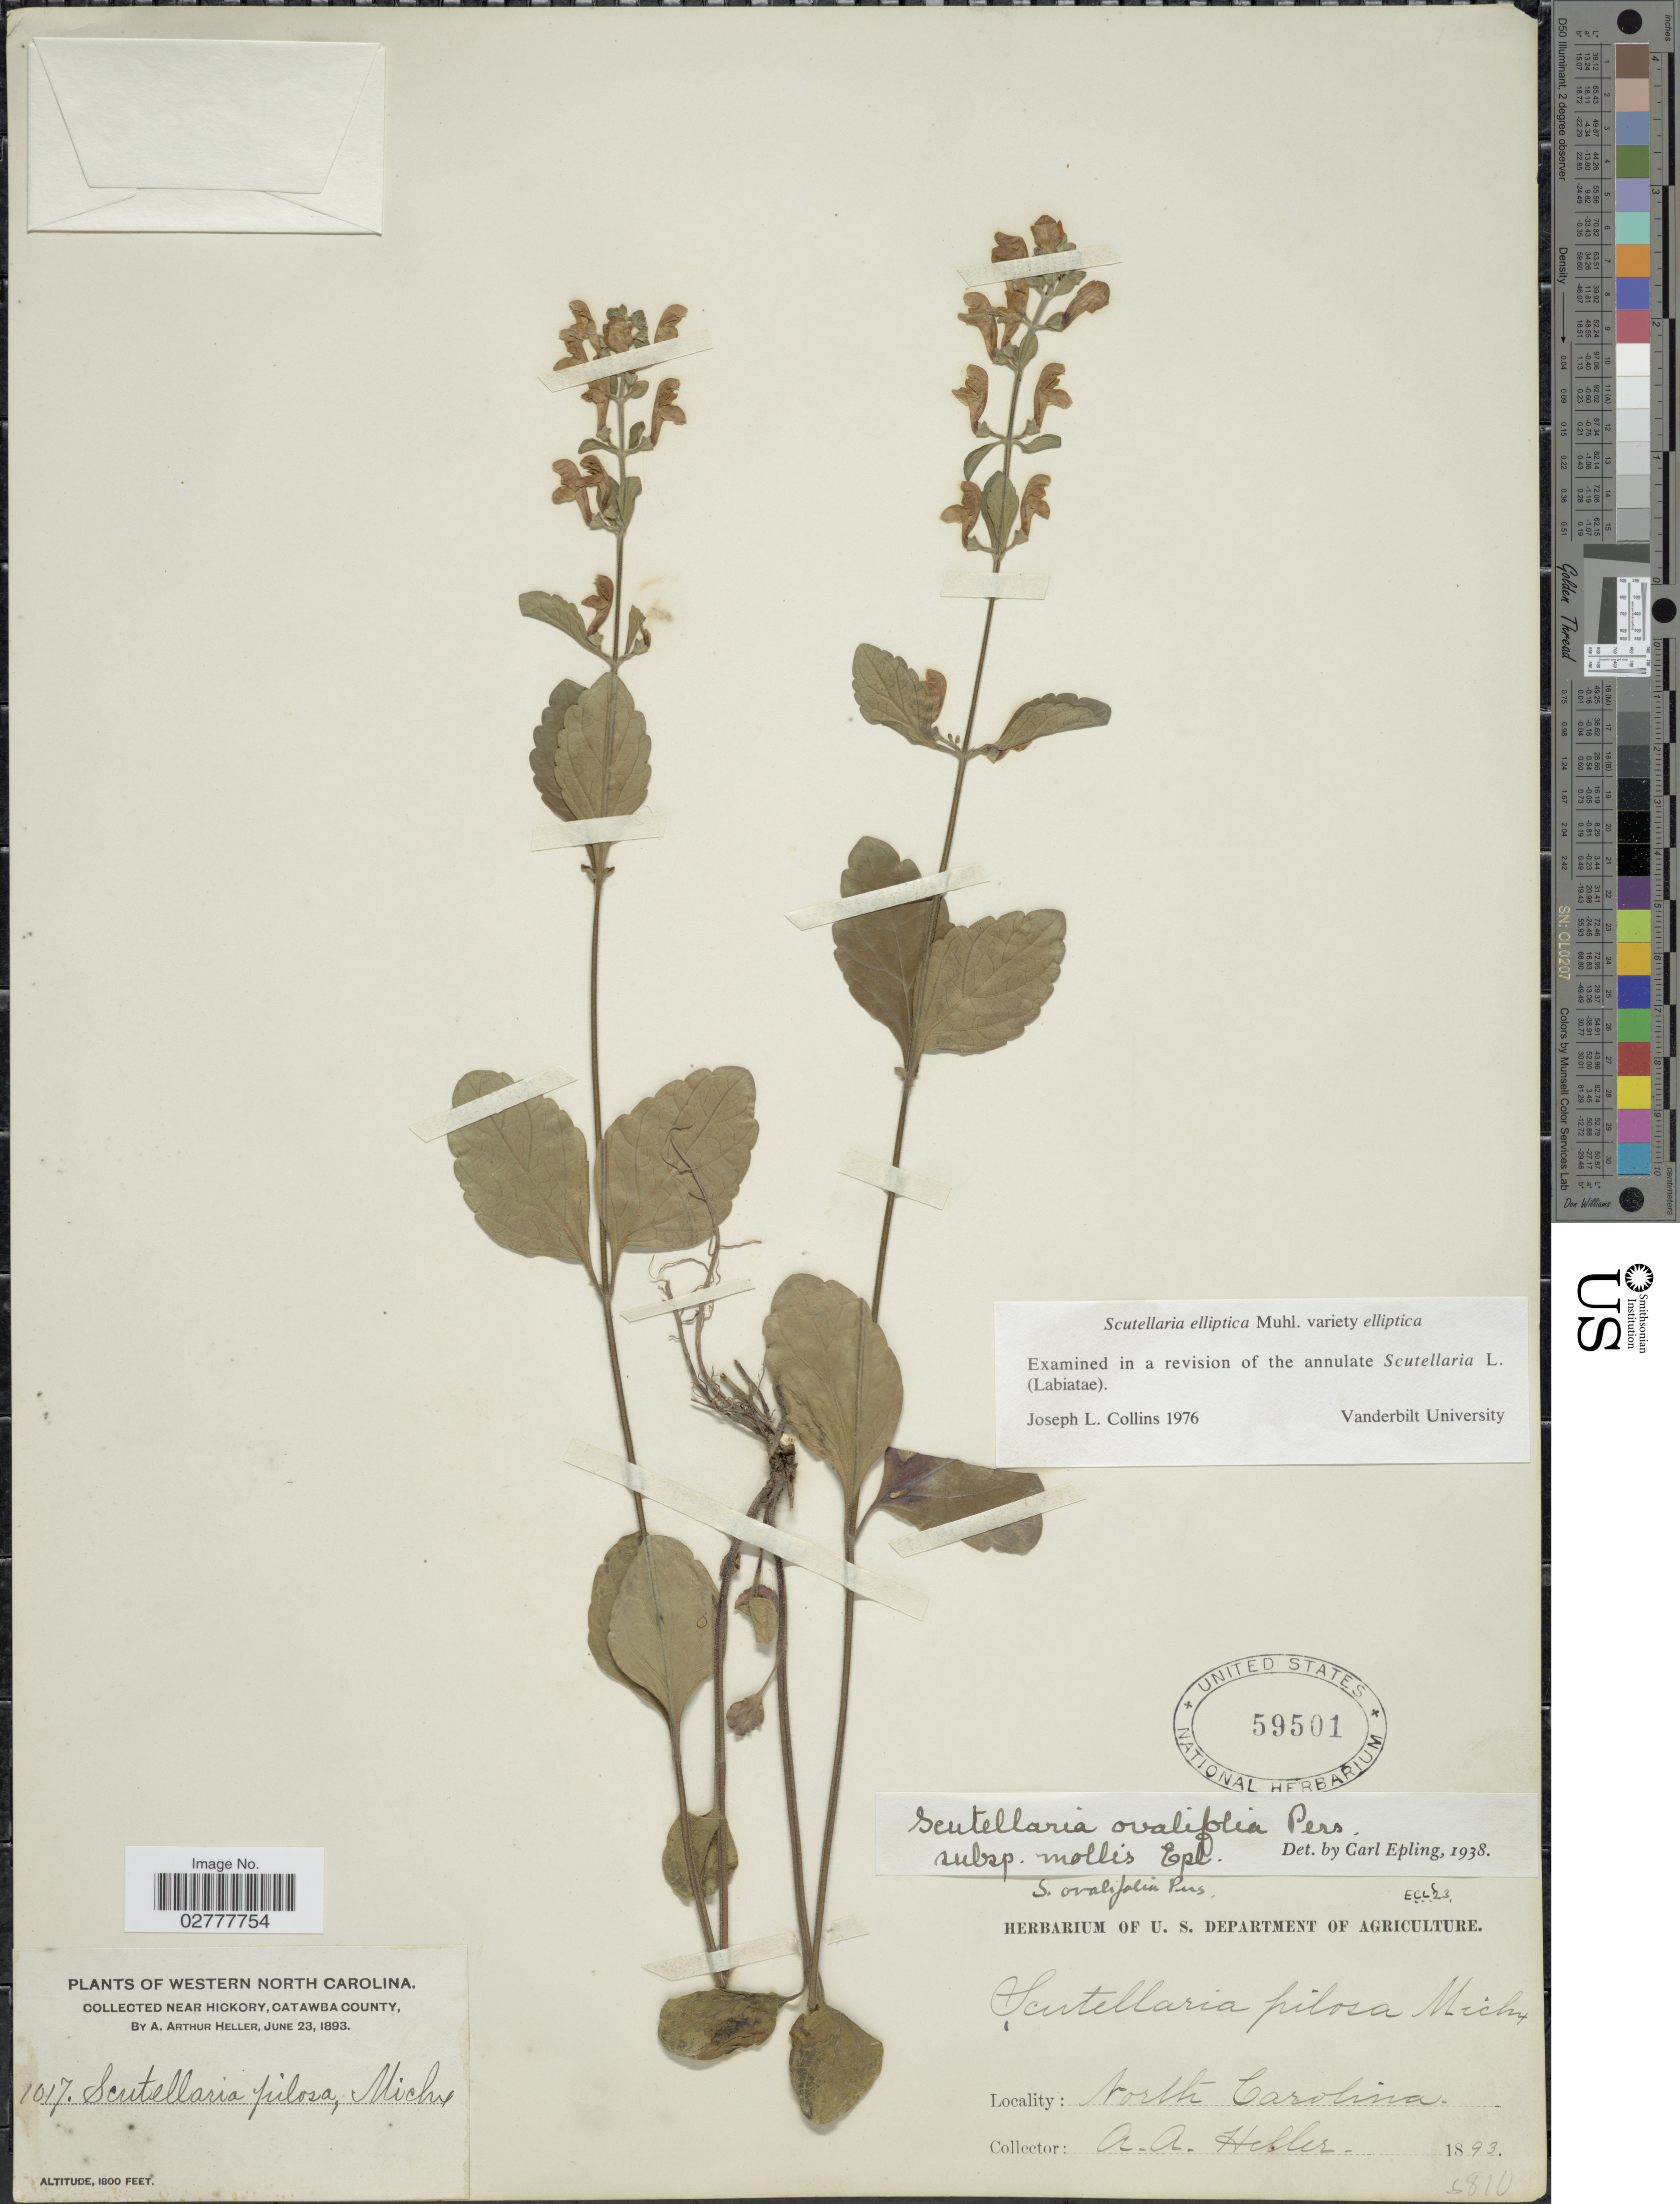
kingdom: Plantae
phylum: Tracheophyta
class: Magnoliopsida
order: Lamiales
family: Lamiaceae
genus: Scutellaria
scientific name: Scutellaria elliptica var. elliptica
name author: Muhl.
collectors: A. A. Heller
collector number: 1017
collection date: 1893-06-23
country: United States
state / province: North Carolina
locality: Western North Carolina, near Hickory, Catawba County.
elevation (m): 549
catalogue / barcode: US 59501